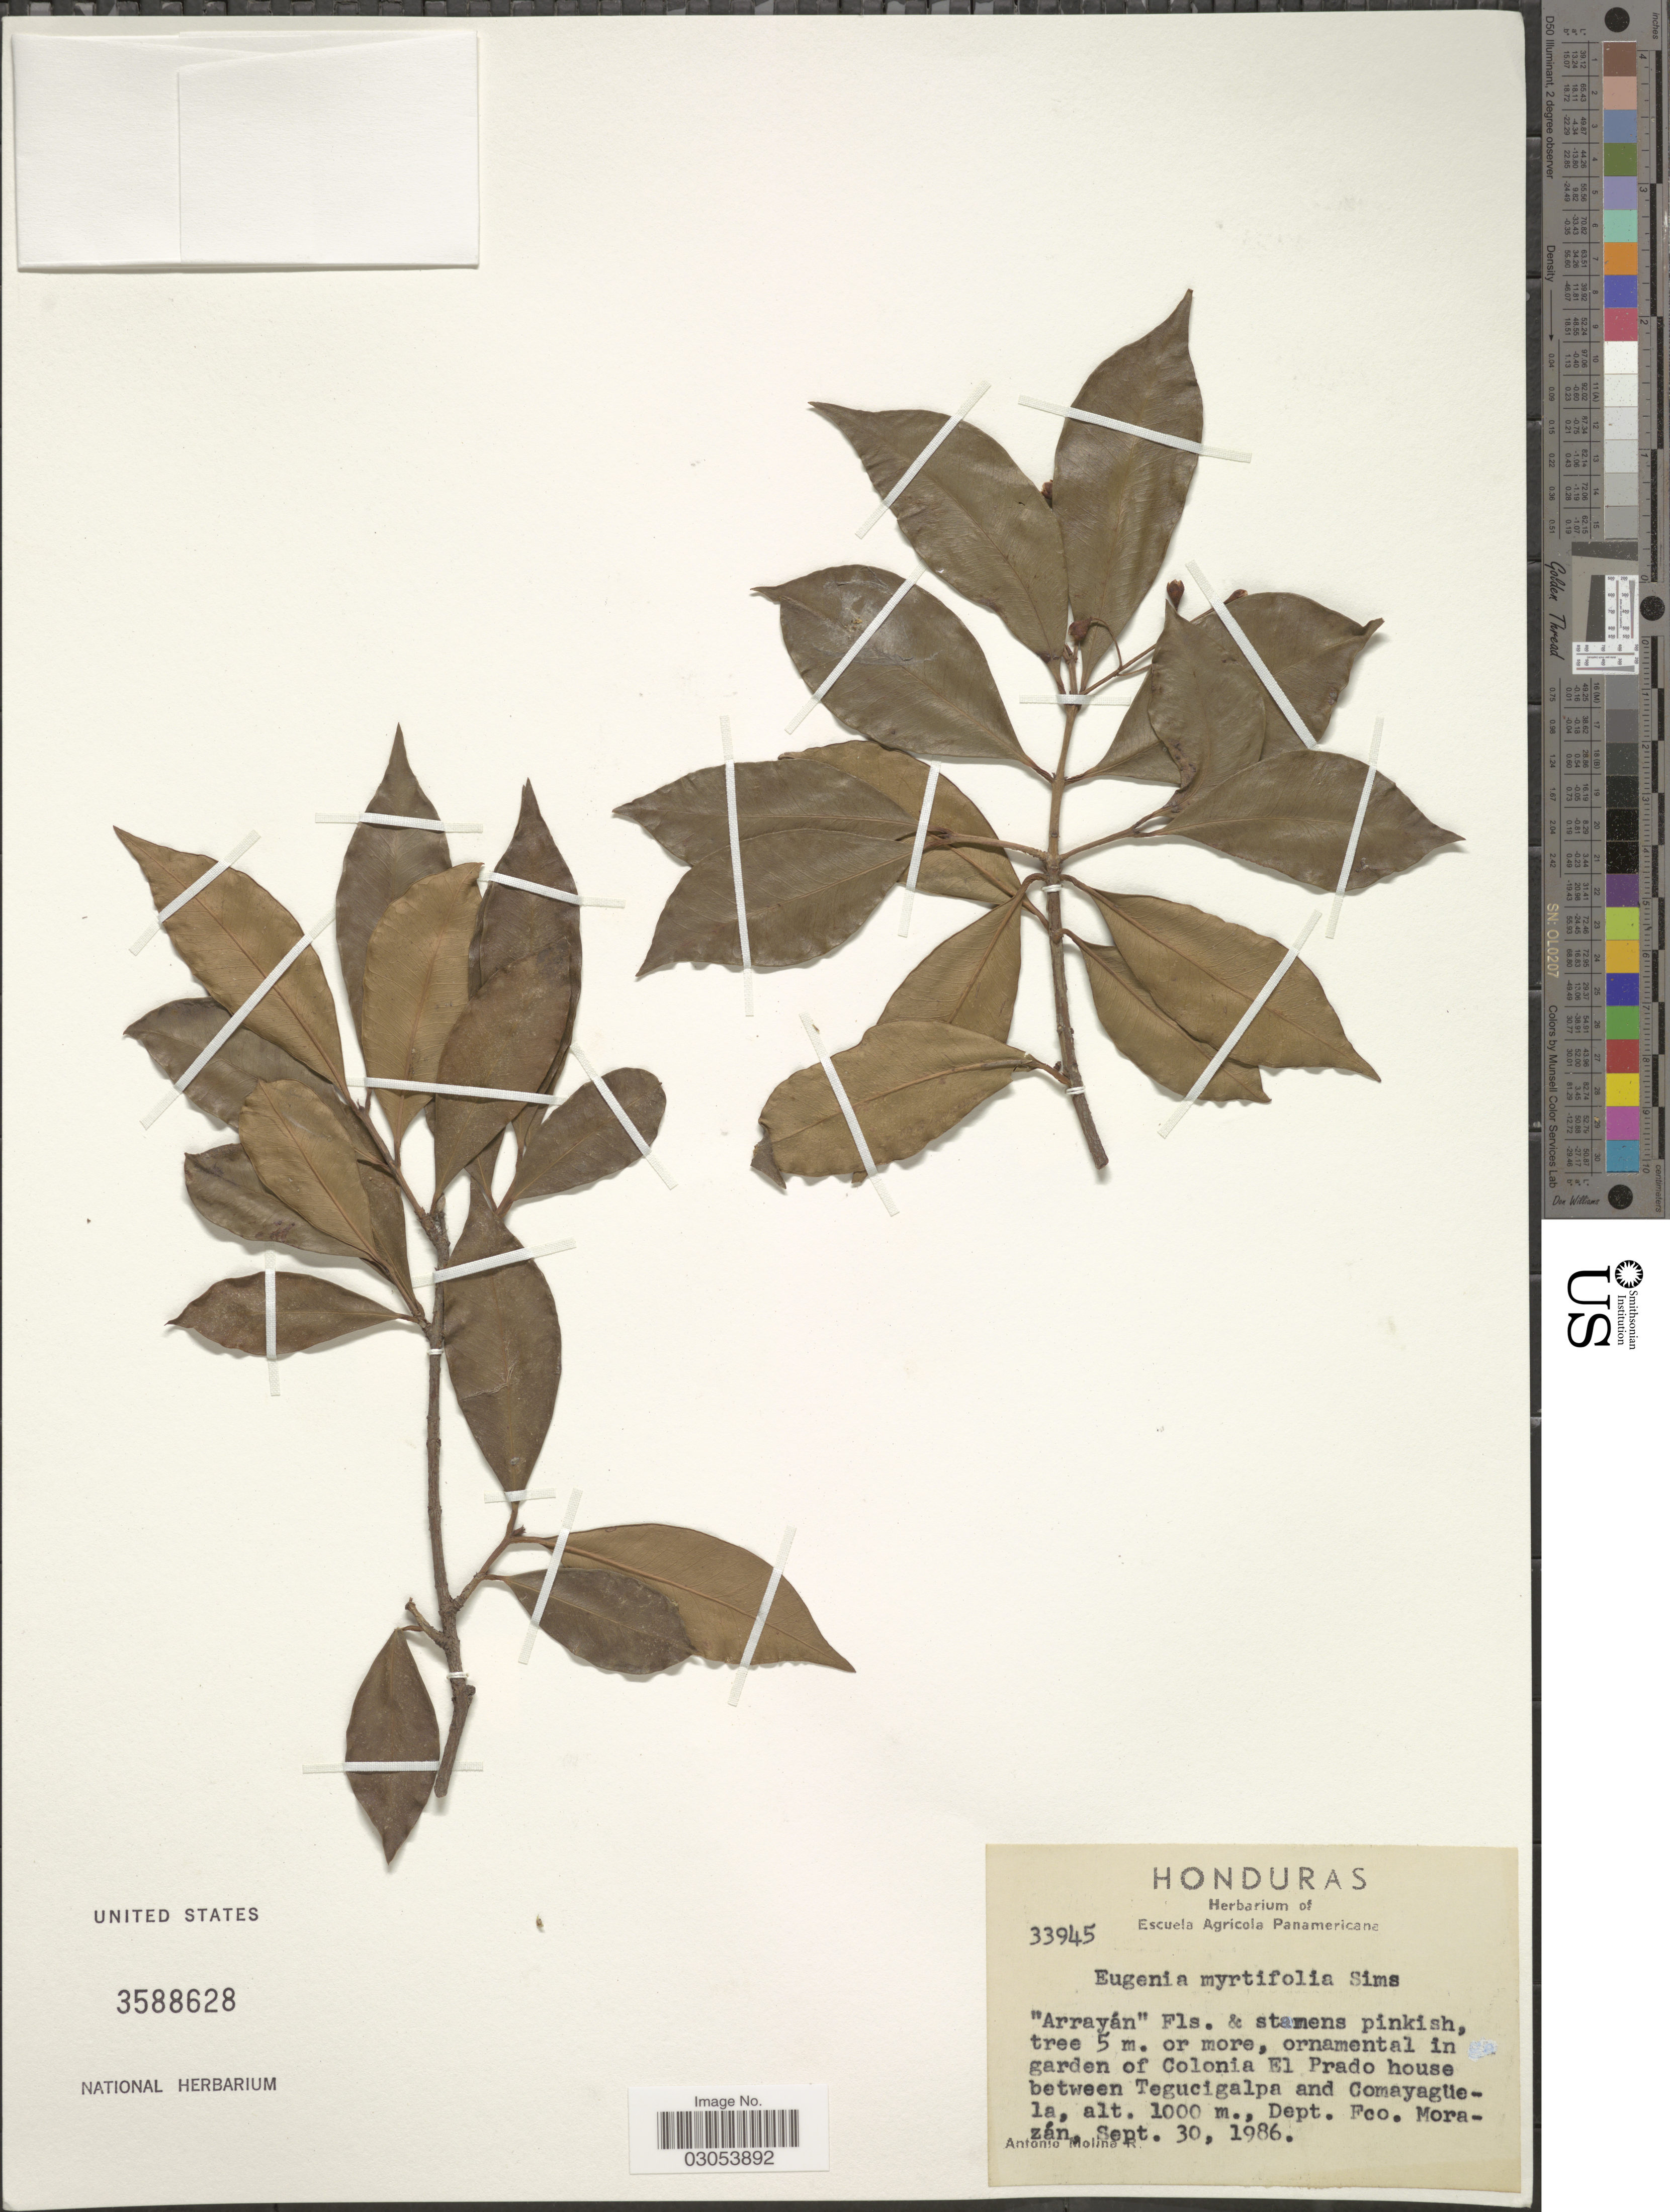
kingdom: Plantae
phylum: Tracheophyta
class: Magnoliopsida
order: Myrtales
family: Myrtaceae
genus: Eugenia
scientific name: Eugenia myrtifolia Sims, nom. illeg. hom.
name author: Sims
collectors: A. Molina R.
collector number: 33945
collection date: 1986-09-30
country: Honduras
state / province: Fco. Morazán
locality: Ornamental in garden of Colonia El Prado house between Tegucigalpa and Comayagüela, Dept. Fco. Morazán.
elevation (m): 1000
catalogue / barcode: US 3588628